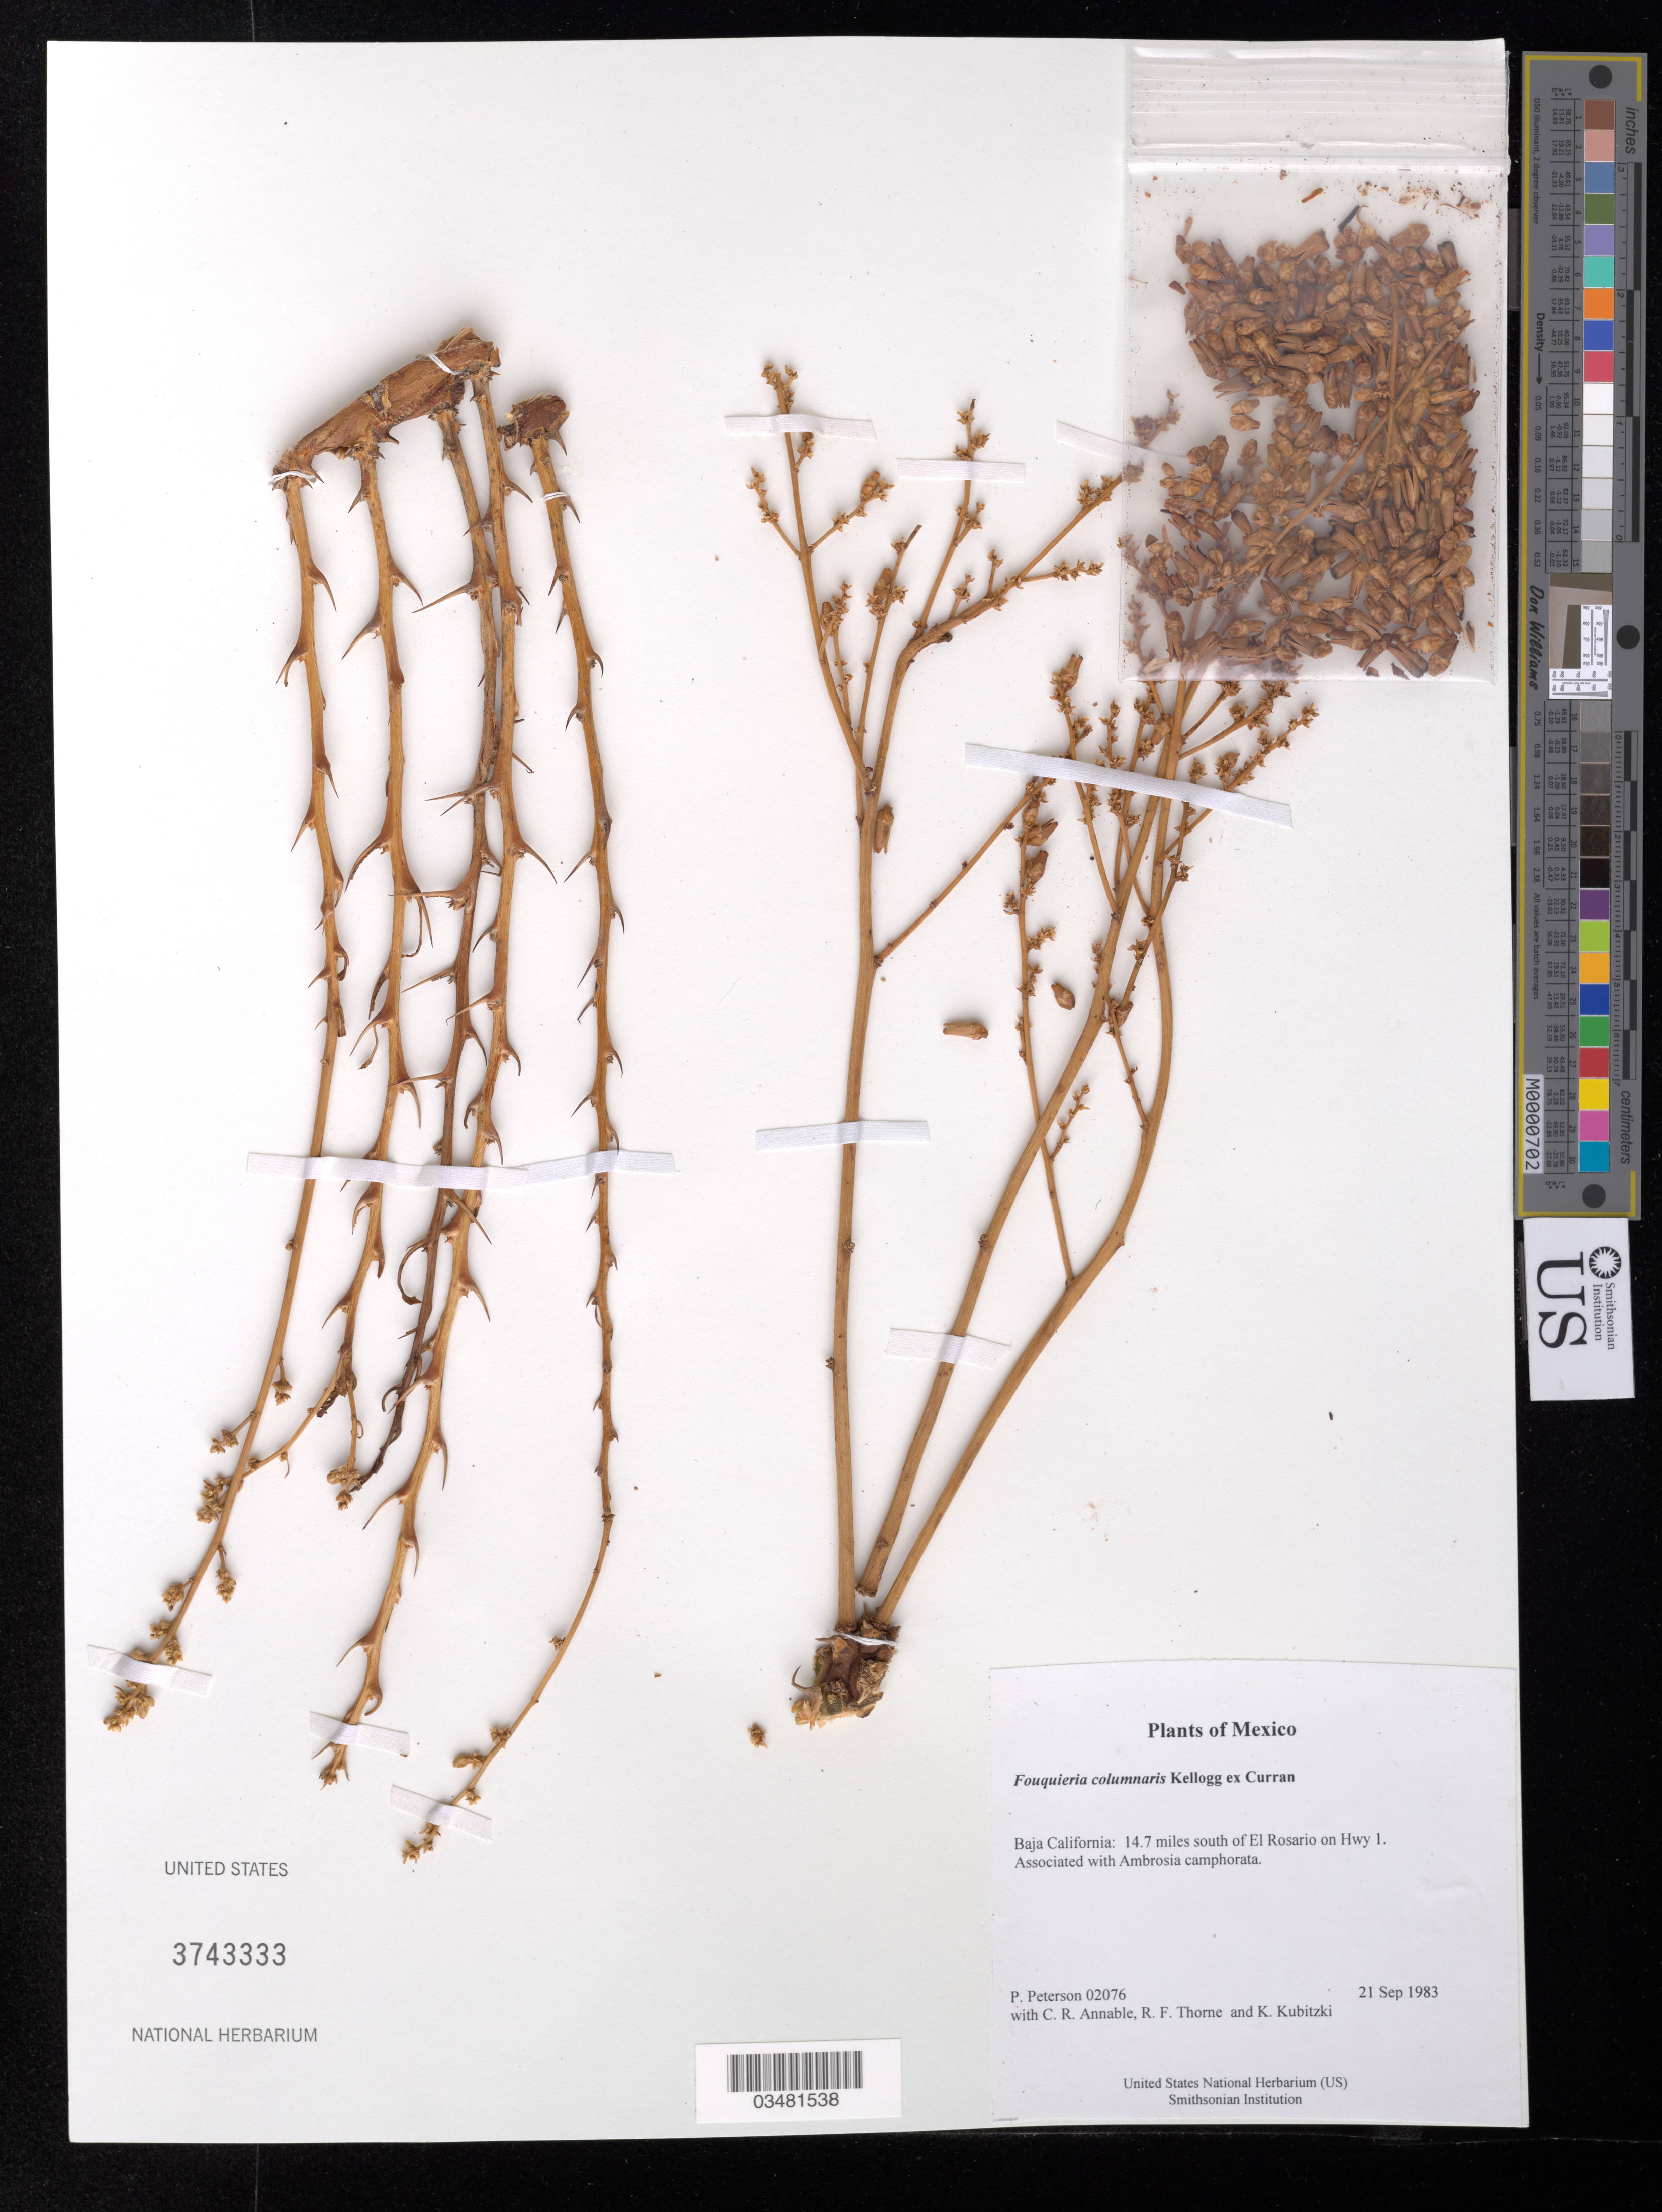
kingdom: Plantae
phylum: Tracheophyta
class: Magnoliopsida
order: Ericales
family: Fouquieriaceae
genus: Fouquieria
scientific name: Fouquieria columnaris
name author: Kellogg ex Curran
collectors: P. M. Peterson, C. R. Annable, R. F. Thorne & K. Kubitzki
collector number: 02076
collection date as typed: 21 Sep 1983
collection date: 1983-09-21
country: Mexico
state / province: Baja California Norte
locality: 14.7 miles south of El Rosario on Hwy 1.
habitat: Associated with Ambrosia camphorata.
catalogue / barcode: US 3743333